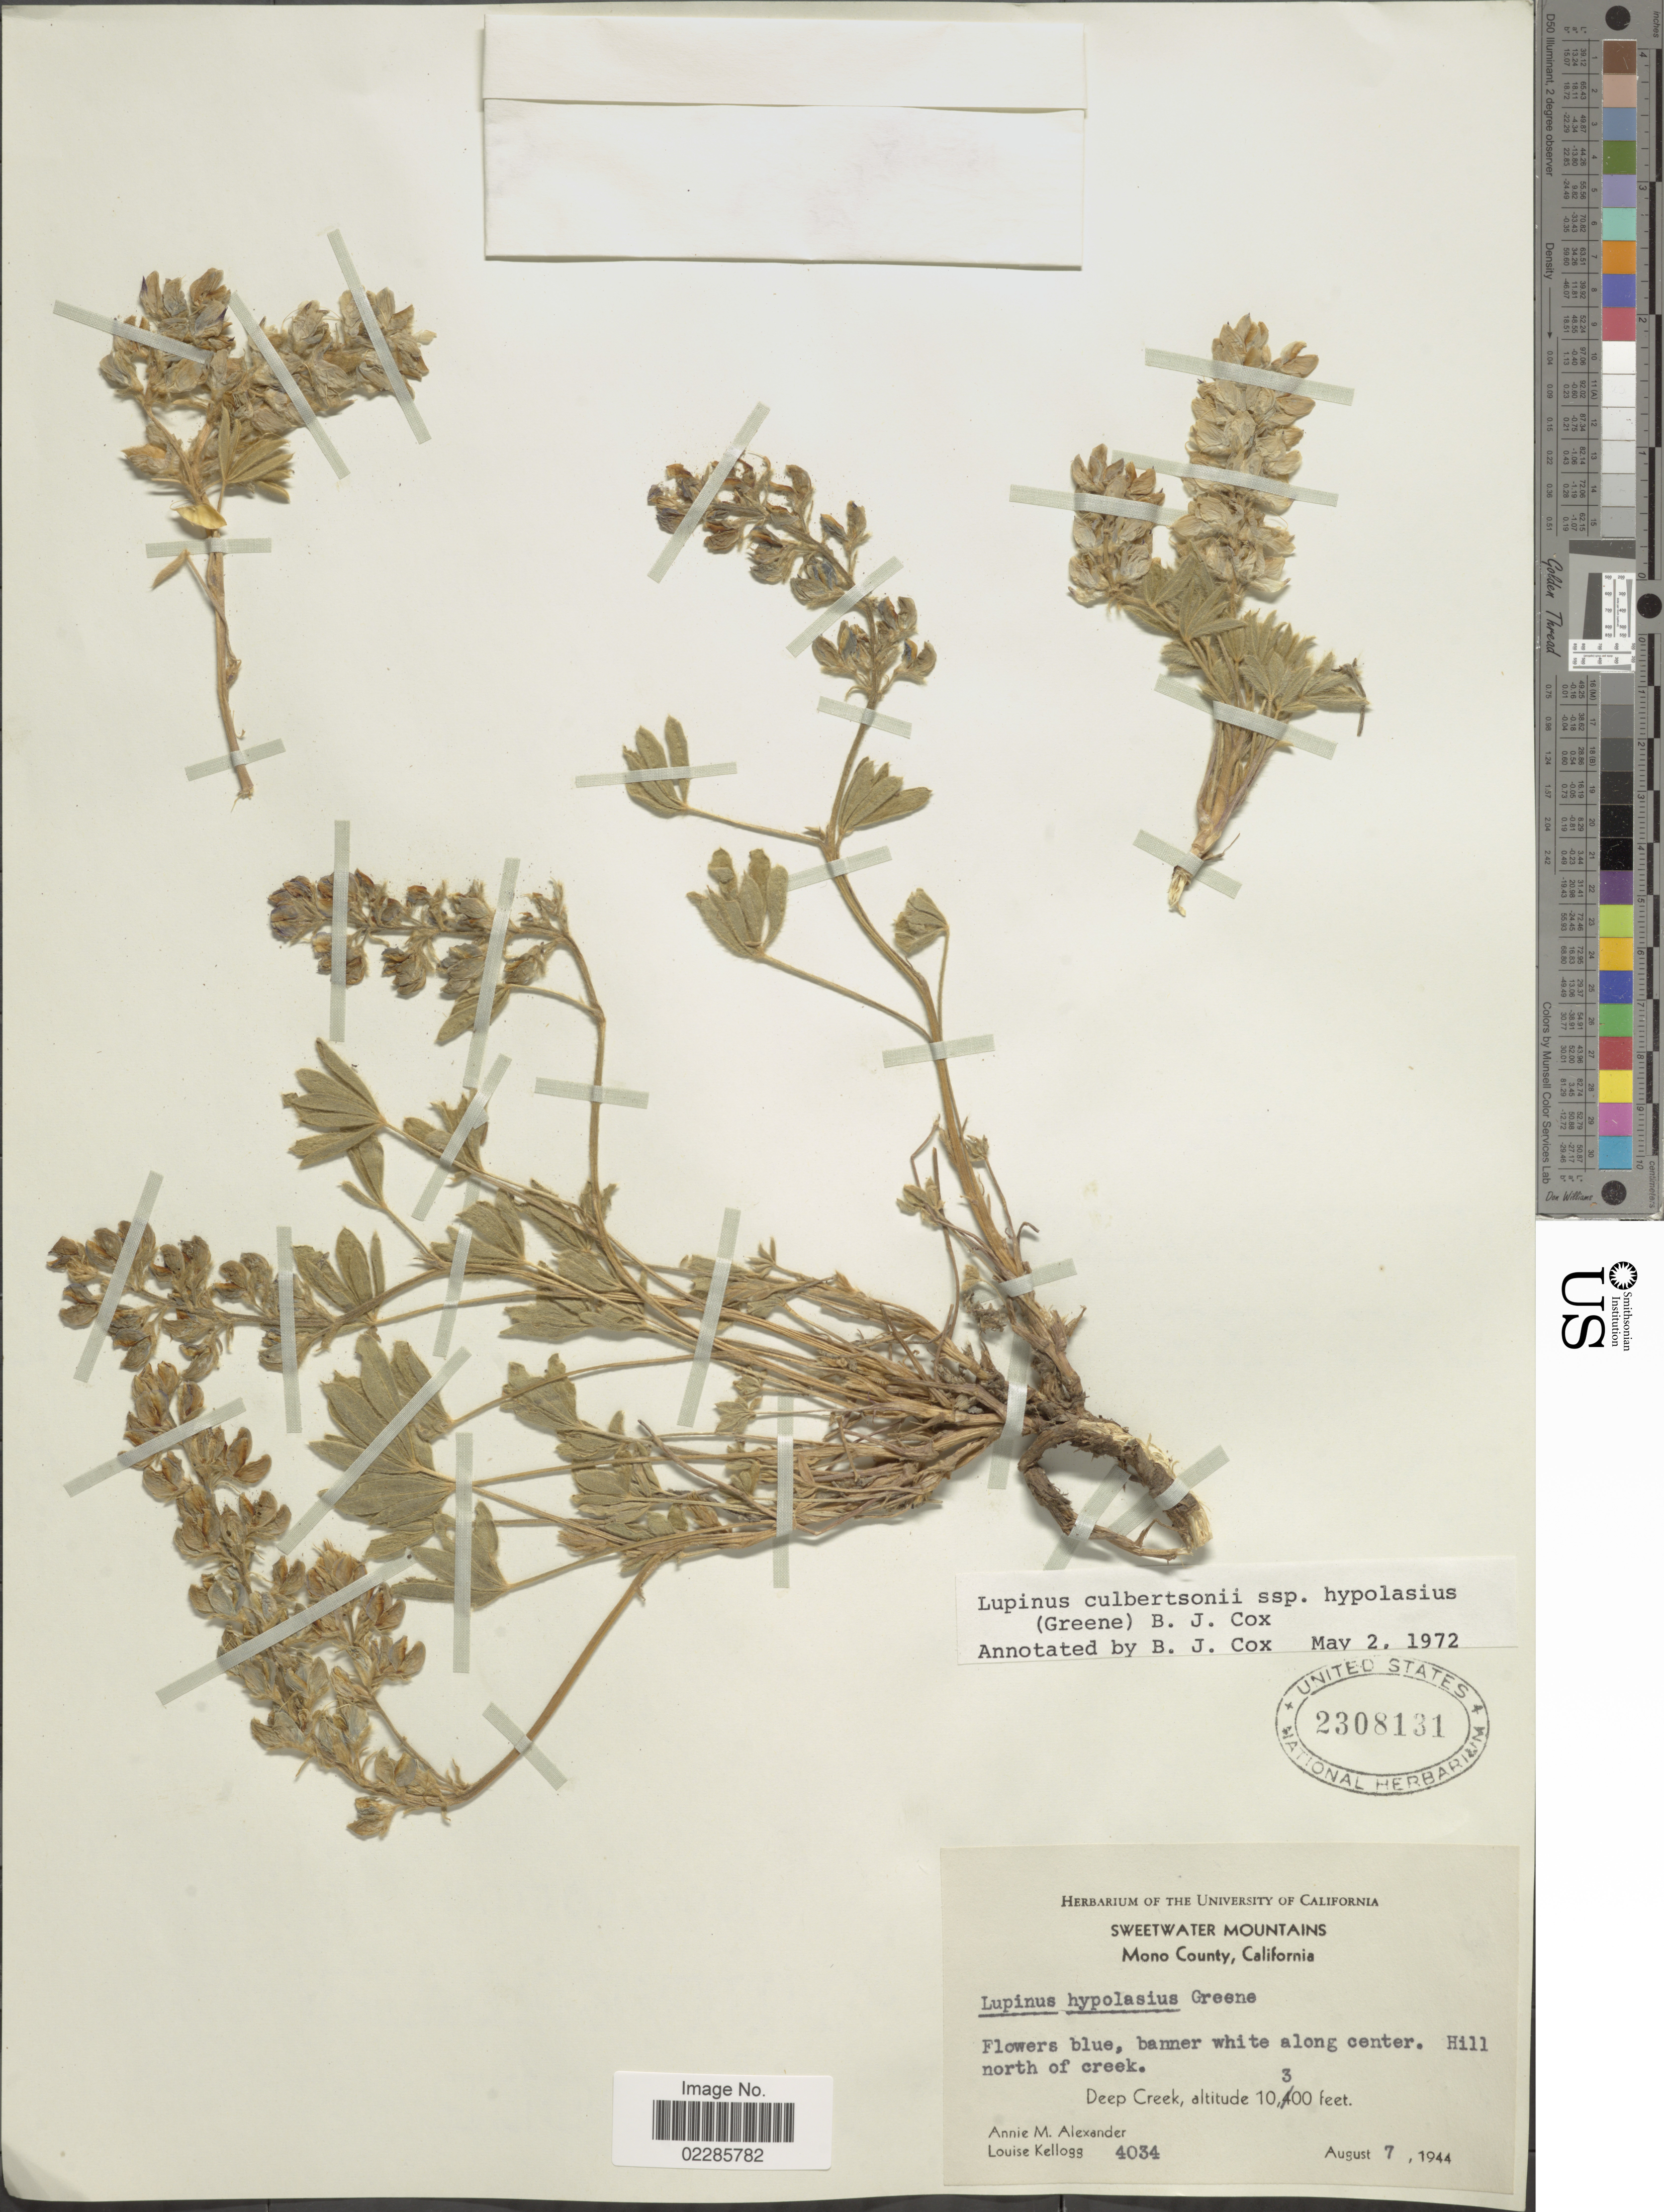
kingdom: Plantae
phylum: Tracheophyta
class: Magnoliopsida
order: Fabales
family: Fabaceae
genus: Lupinus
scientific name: Lupinus culbertsonii subsp. hypolasius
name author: (Greene) B.J. Cox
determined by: Cox, B. J.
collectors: A. M. Alexander & L. Kellogg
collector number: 4034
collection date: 1944-08-07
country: United States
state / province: California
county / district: Mono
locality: Sweetwater Mountains, Mono County, Flowers blue, banner white along center. Hill north of creek. Deep Creek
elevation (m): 3139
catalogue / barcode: US 2308131